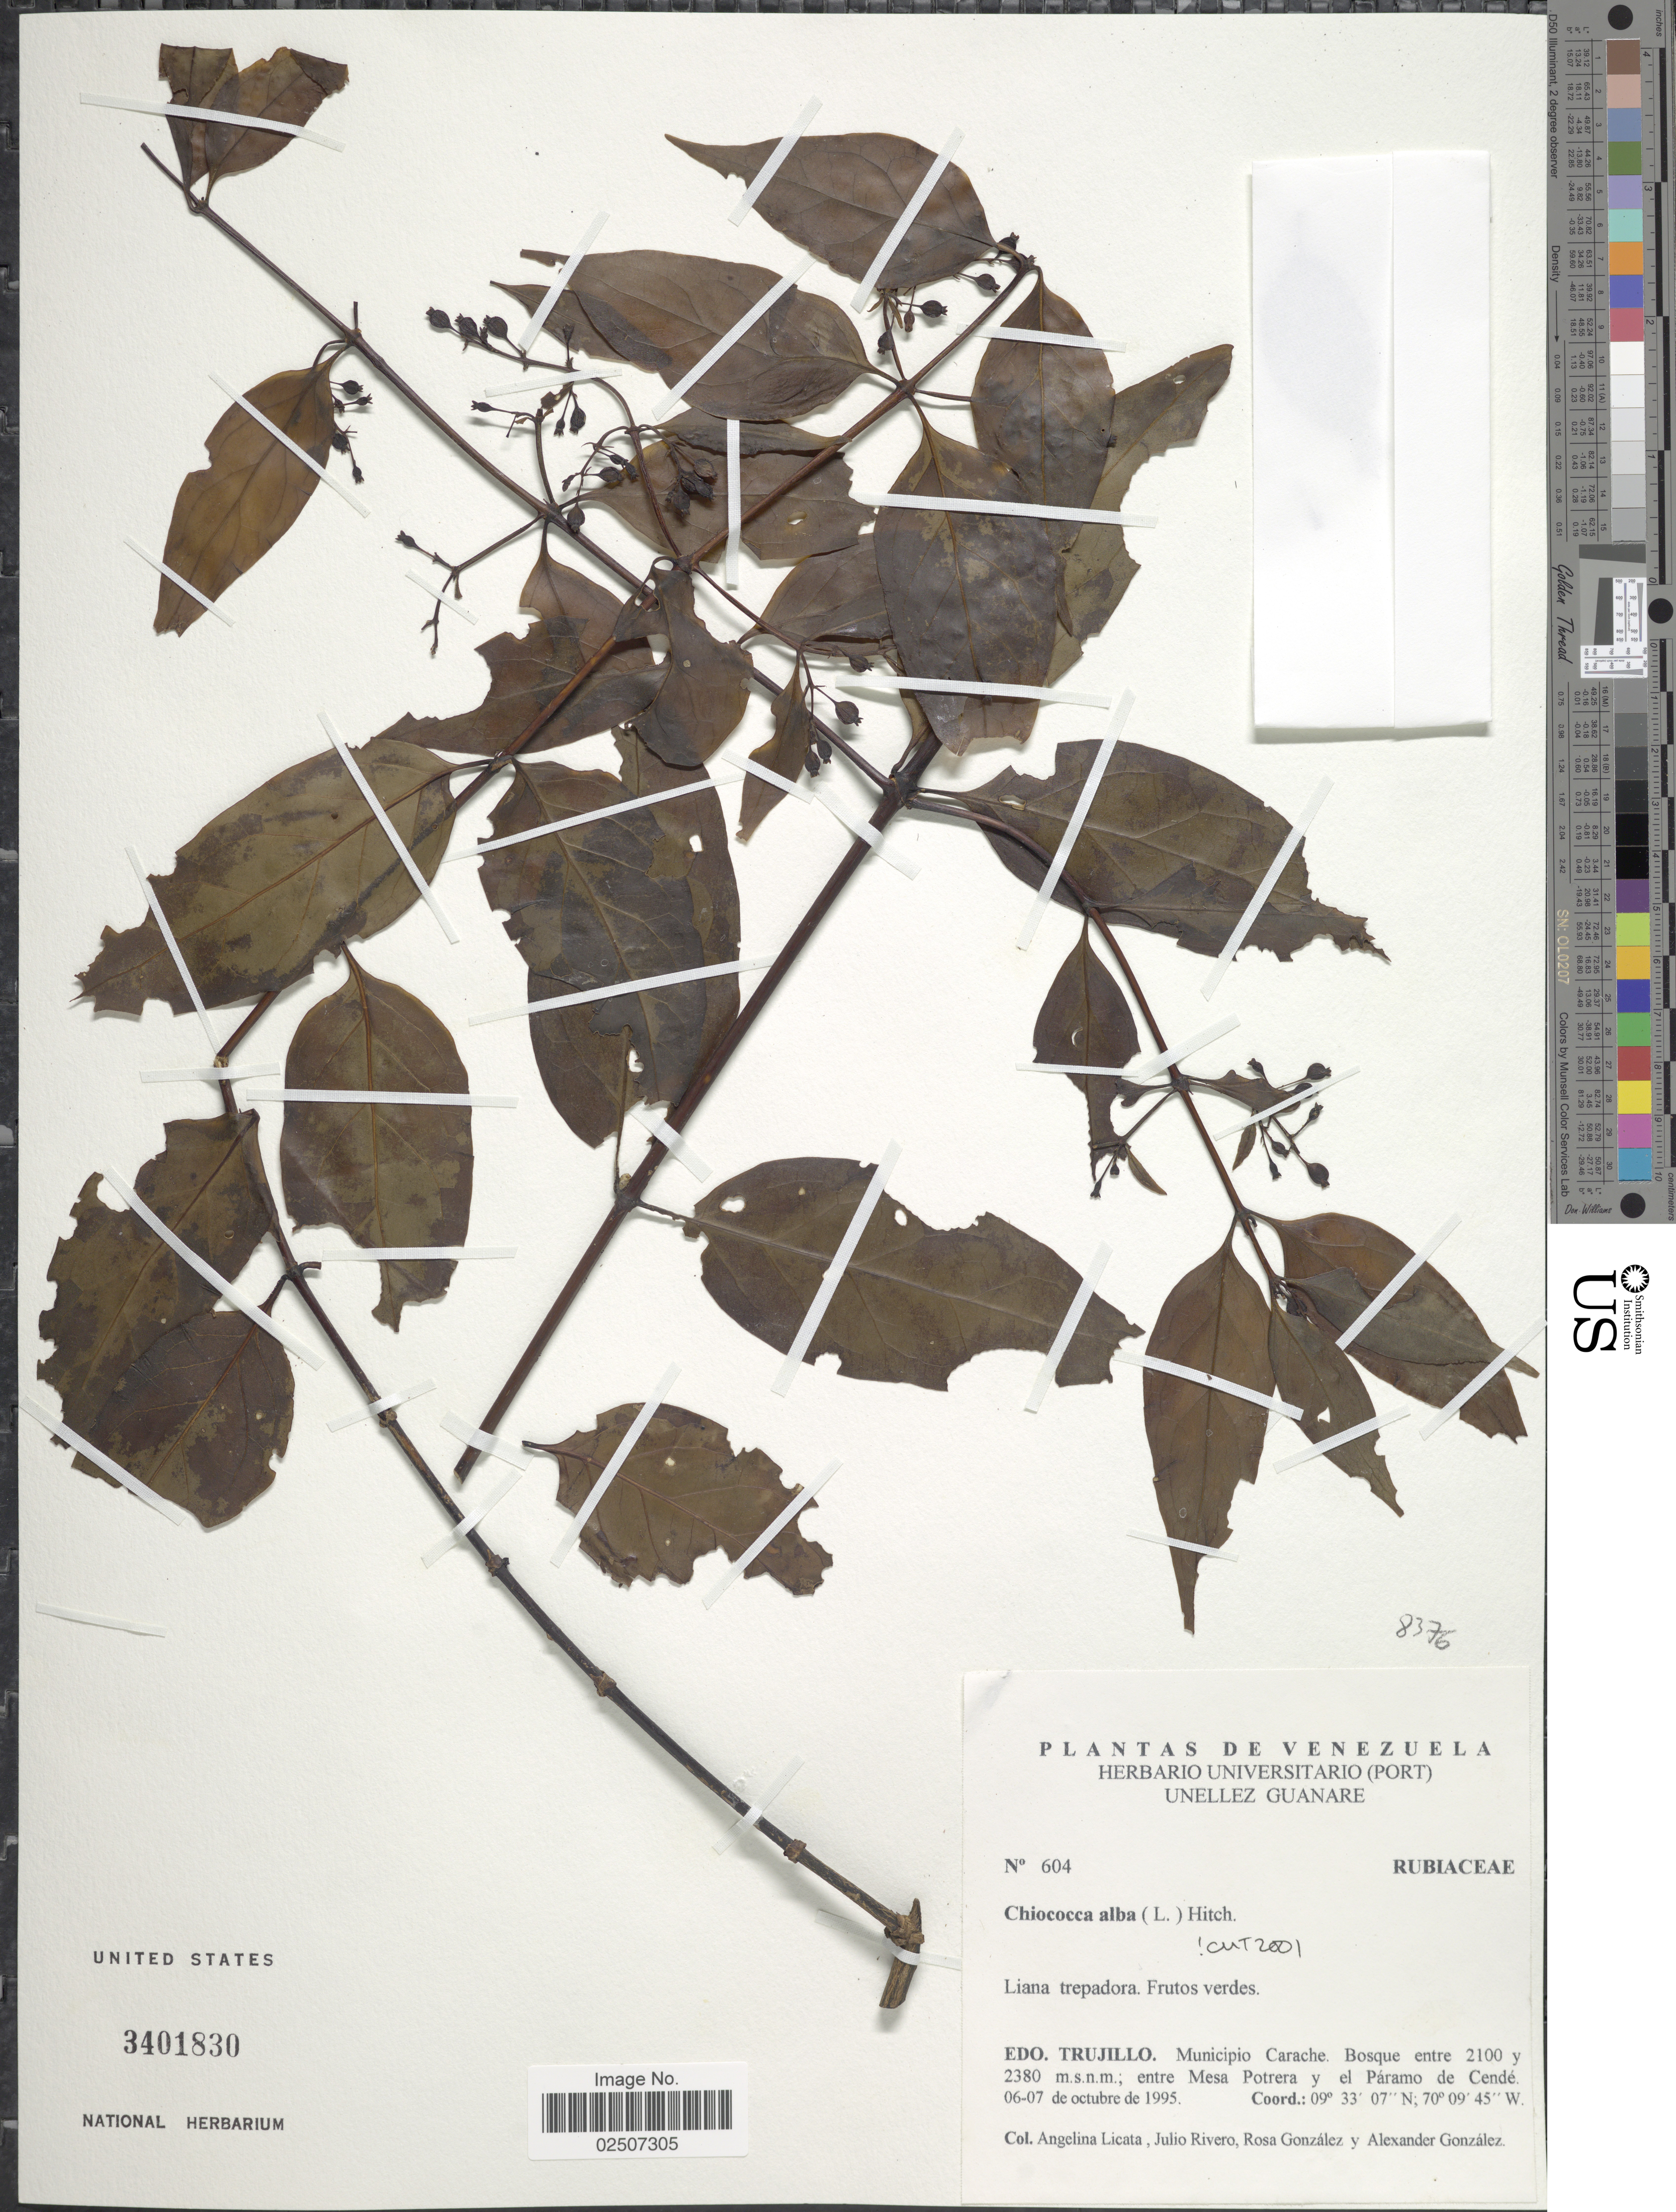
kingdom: Plantae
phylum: Tracheophyta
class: Magnoliopsida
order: Gentianales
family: Rubiaceae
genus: Chiococca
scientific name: Chiococca alba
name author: (L.) Hitchc.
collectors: A. Licata, J. Rivero, R. González & A. C. González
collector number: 604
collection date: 1995-10-06/1995-10-07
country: Venezuela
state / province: Trujillo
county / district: Carache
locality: Mesa Potrera y el Páramo de Cendé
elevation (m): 2100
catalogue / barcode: US 3401830